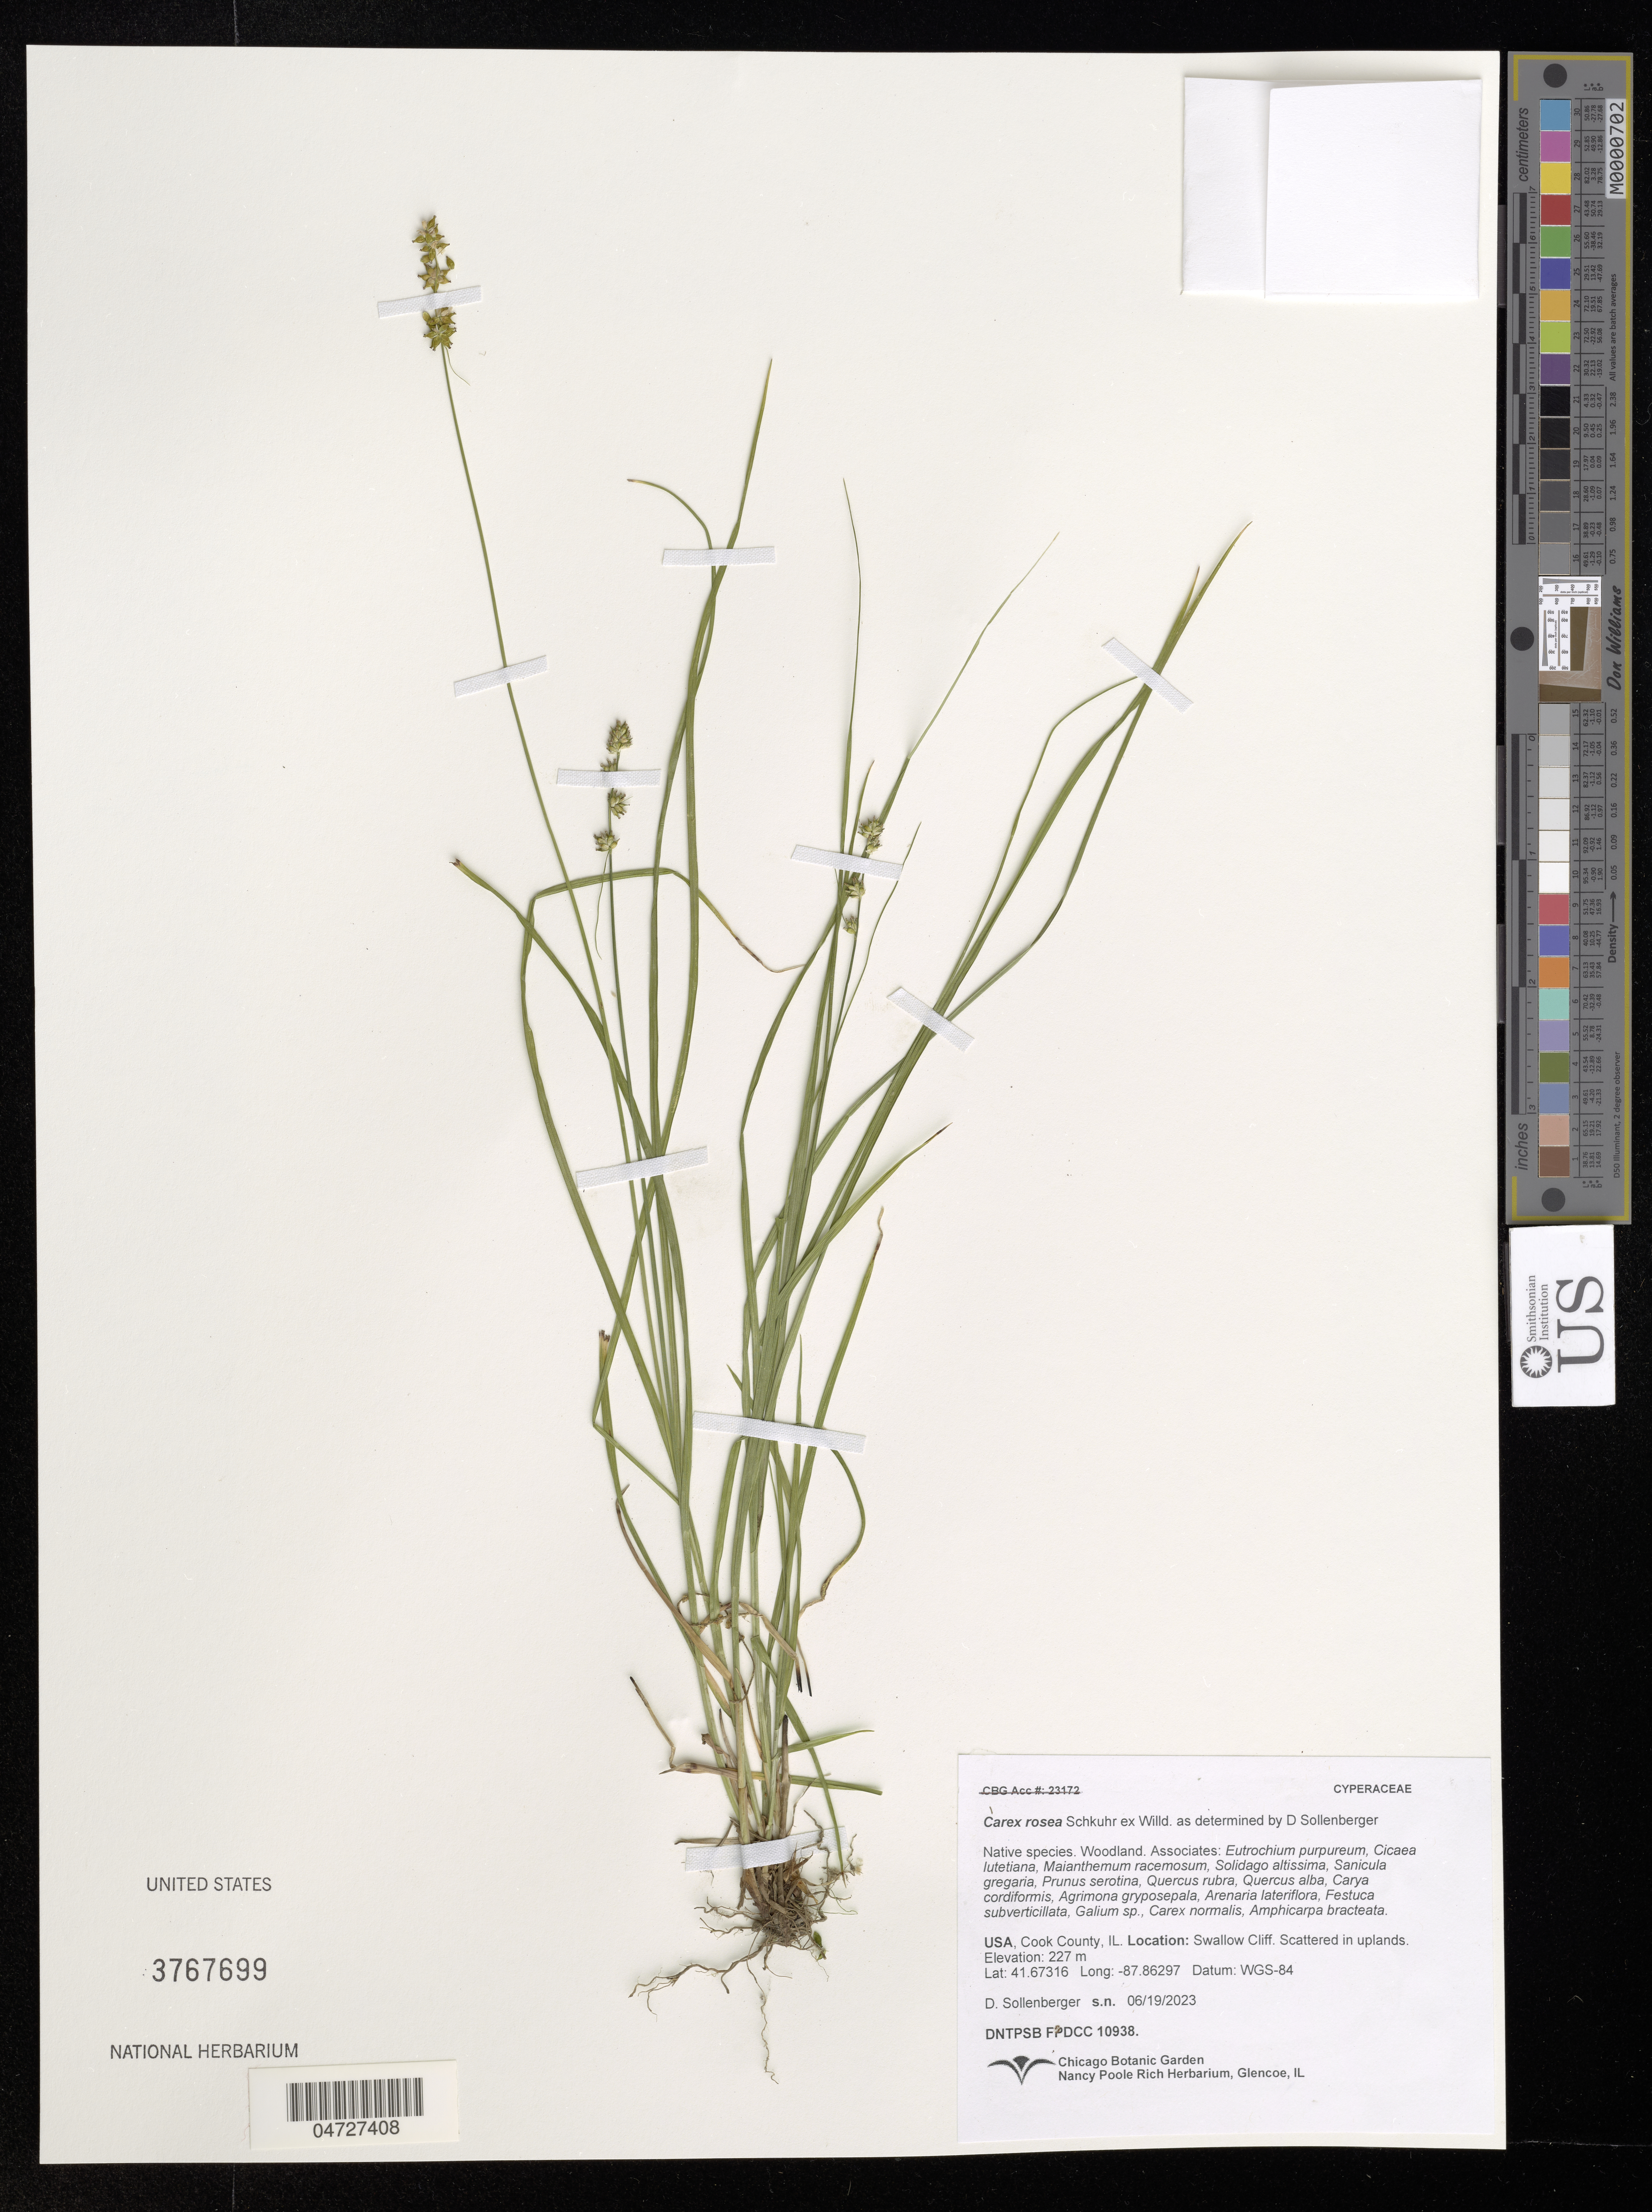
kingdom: Plantae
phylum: Tracheophyta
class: Liliopsida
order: Poales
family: Cyperaceae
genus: Carex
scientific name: Carex rosea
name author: Willd.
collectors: D. Sollenberger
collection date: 2023-06-19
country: United States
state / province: Illinois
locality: Cook County. Swallow Cliff. Scattered in uplands.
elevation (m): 227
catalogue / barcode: US 3767699